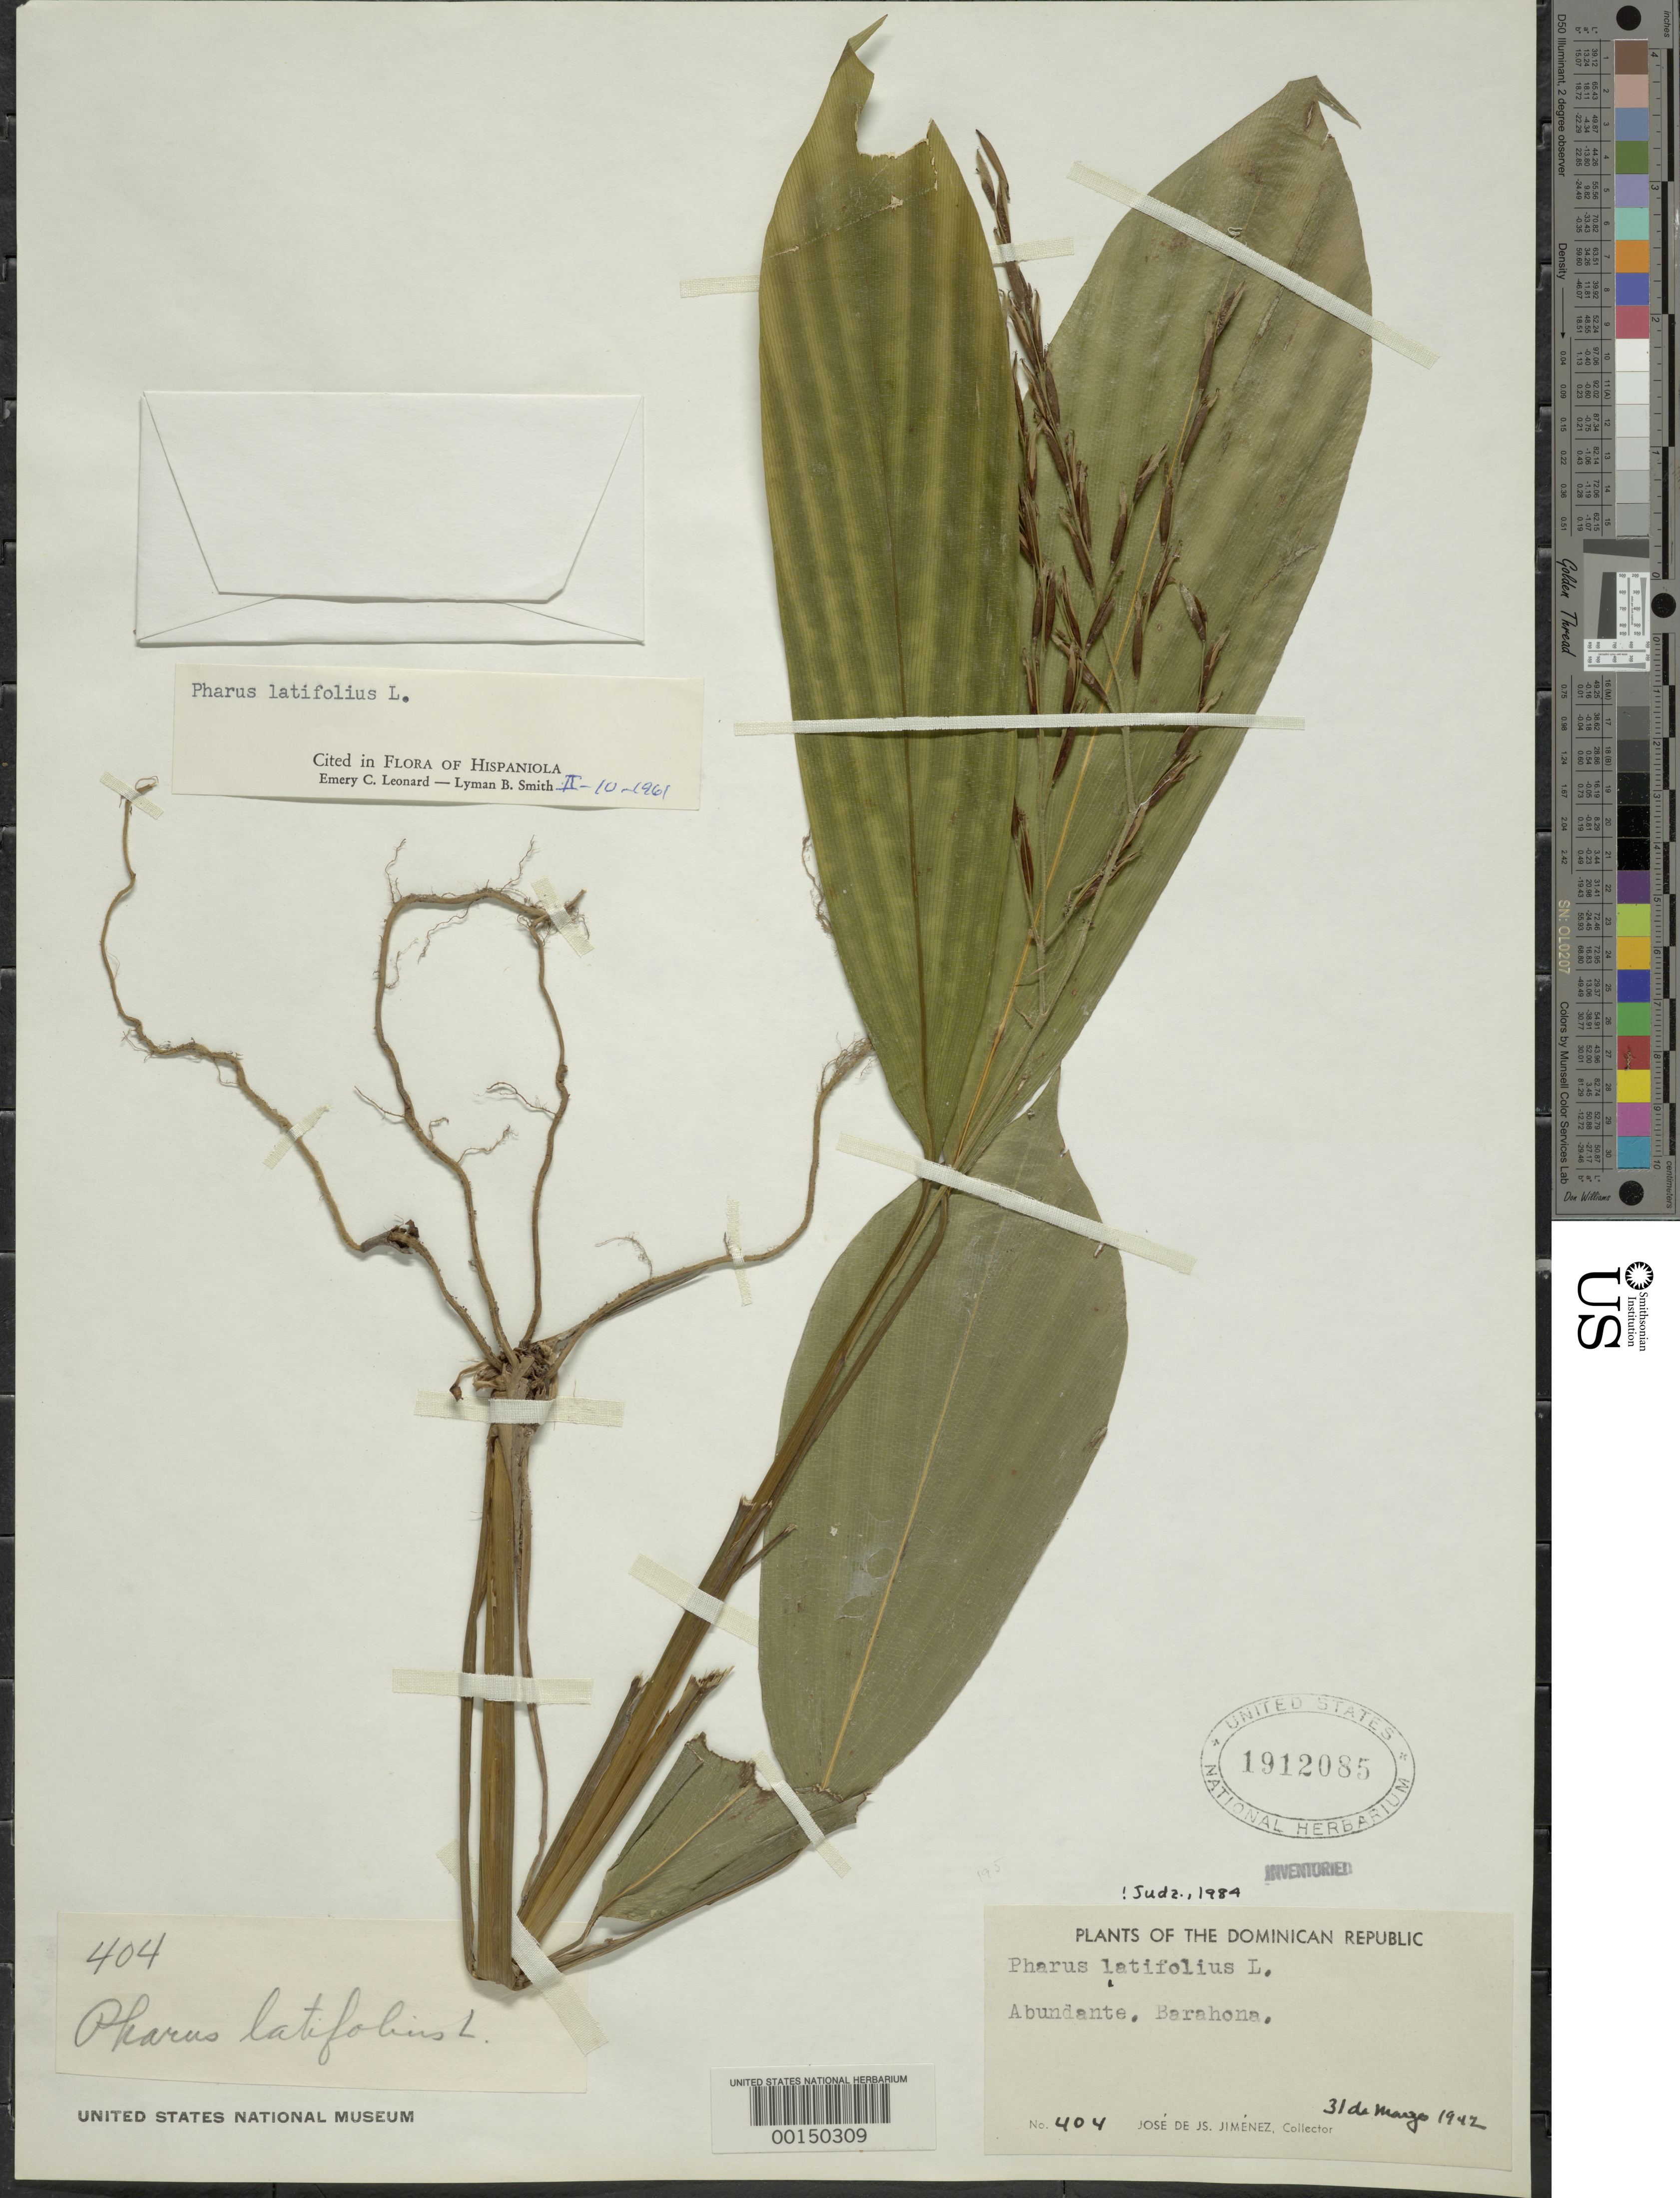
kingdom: Plantae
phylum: Tracheophyta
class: Liliopsida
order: Poales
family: Poaceae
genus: Pharus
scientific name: Pharus latifolius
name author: L.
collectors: J. J. Jiménez Almonte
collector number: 404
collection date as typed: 31 May 1942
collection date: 1942-05-31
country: Dominican Republic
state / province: Barahona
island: Hispaniola Island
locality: Abundante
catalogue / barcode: US 1912085